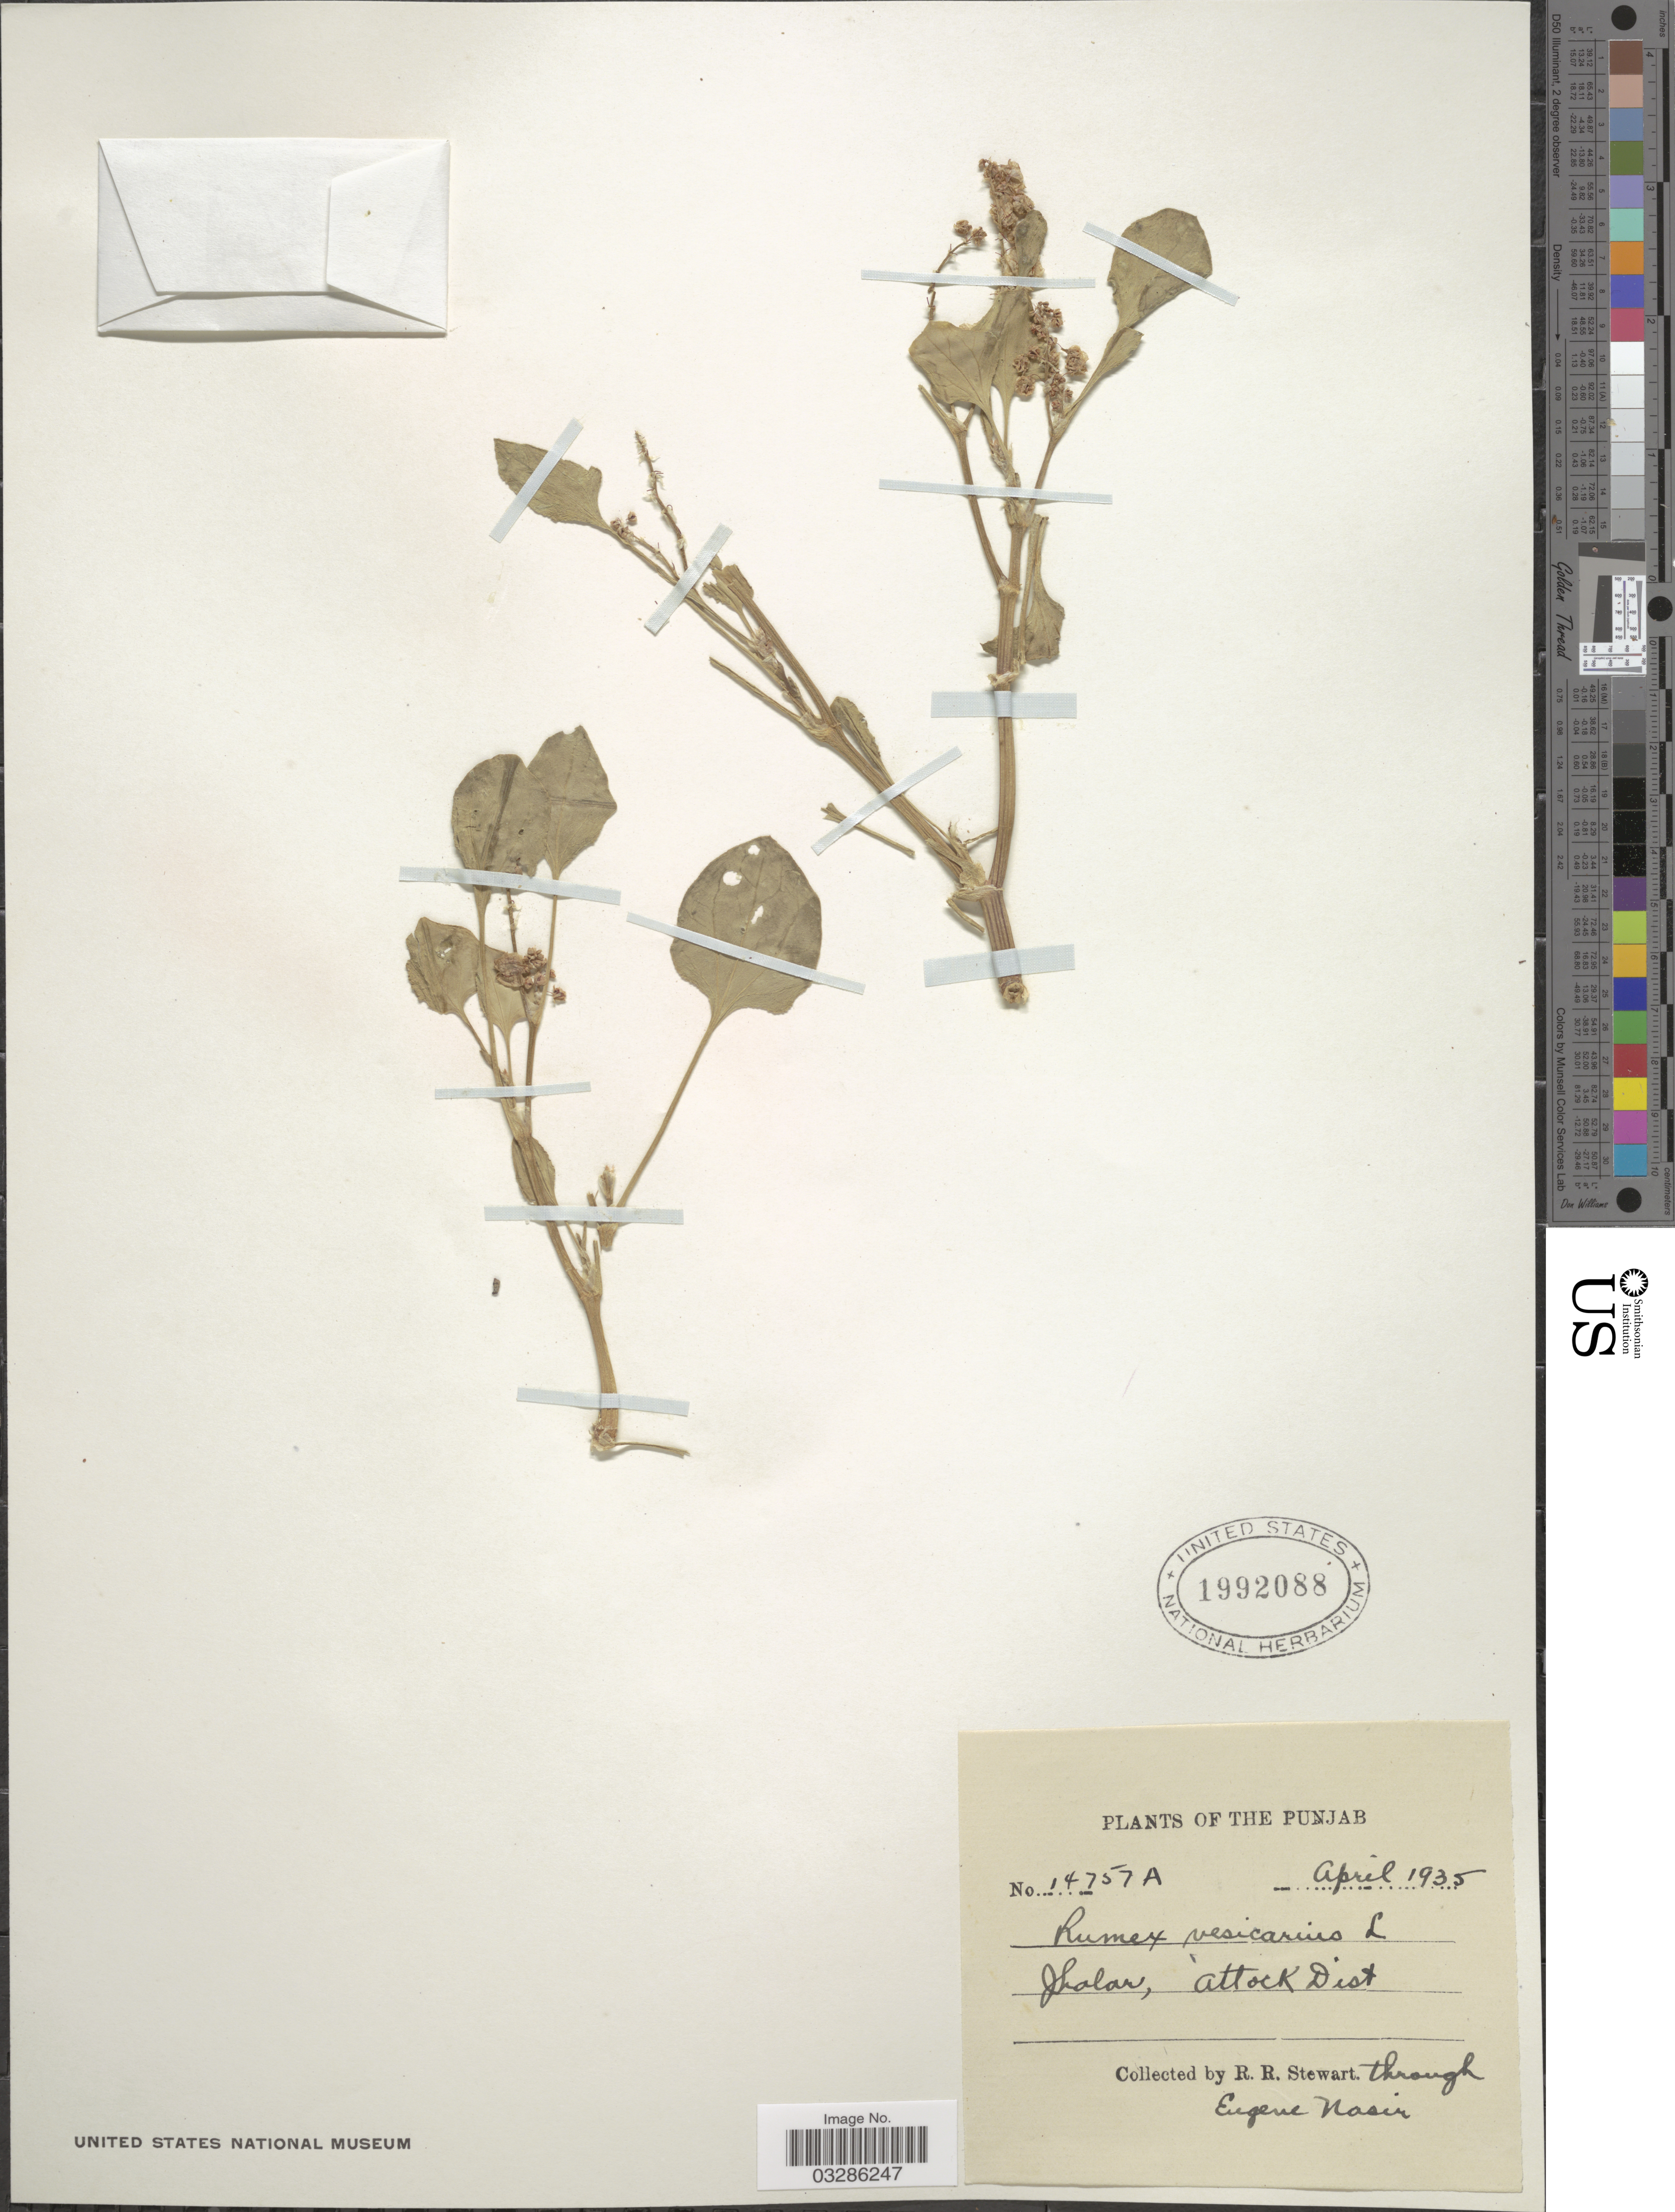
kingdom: Plantae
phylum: Tracheophyta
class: Magnoliopsida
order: Caryophyllales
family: Polygonaceae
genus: Rumex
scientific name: Rumex vesicarius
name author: L.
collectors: R. Stewart & E. Nasir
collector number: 14757A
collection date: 1935-04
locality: Punjab. Jhalar, Attock Dist.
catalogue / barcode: US 1992088